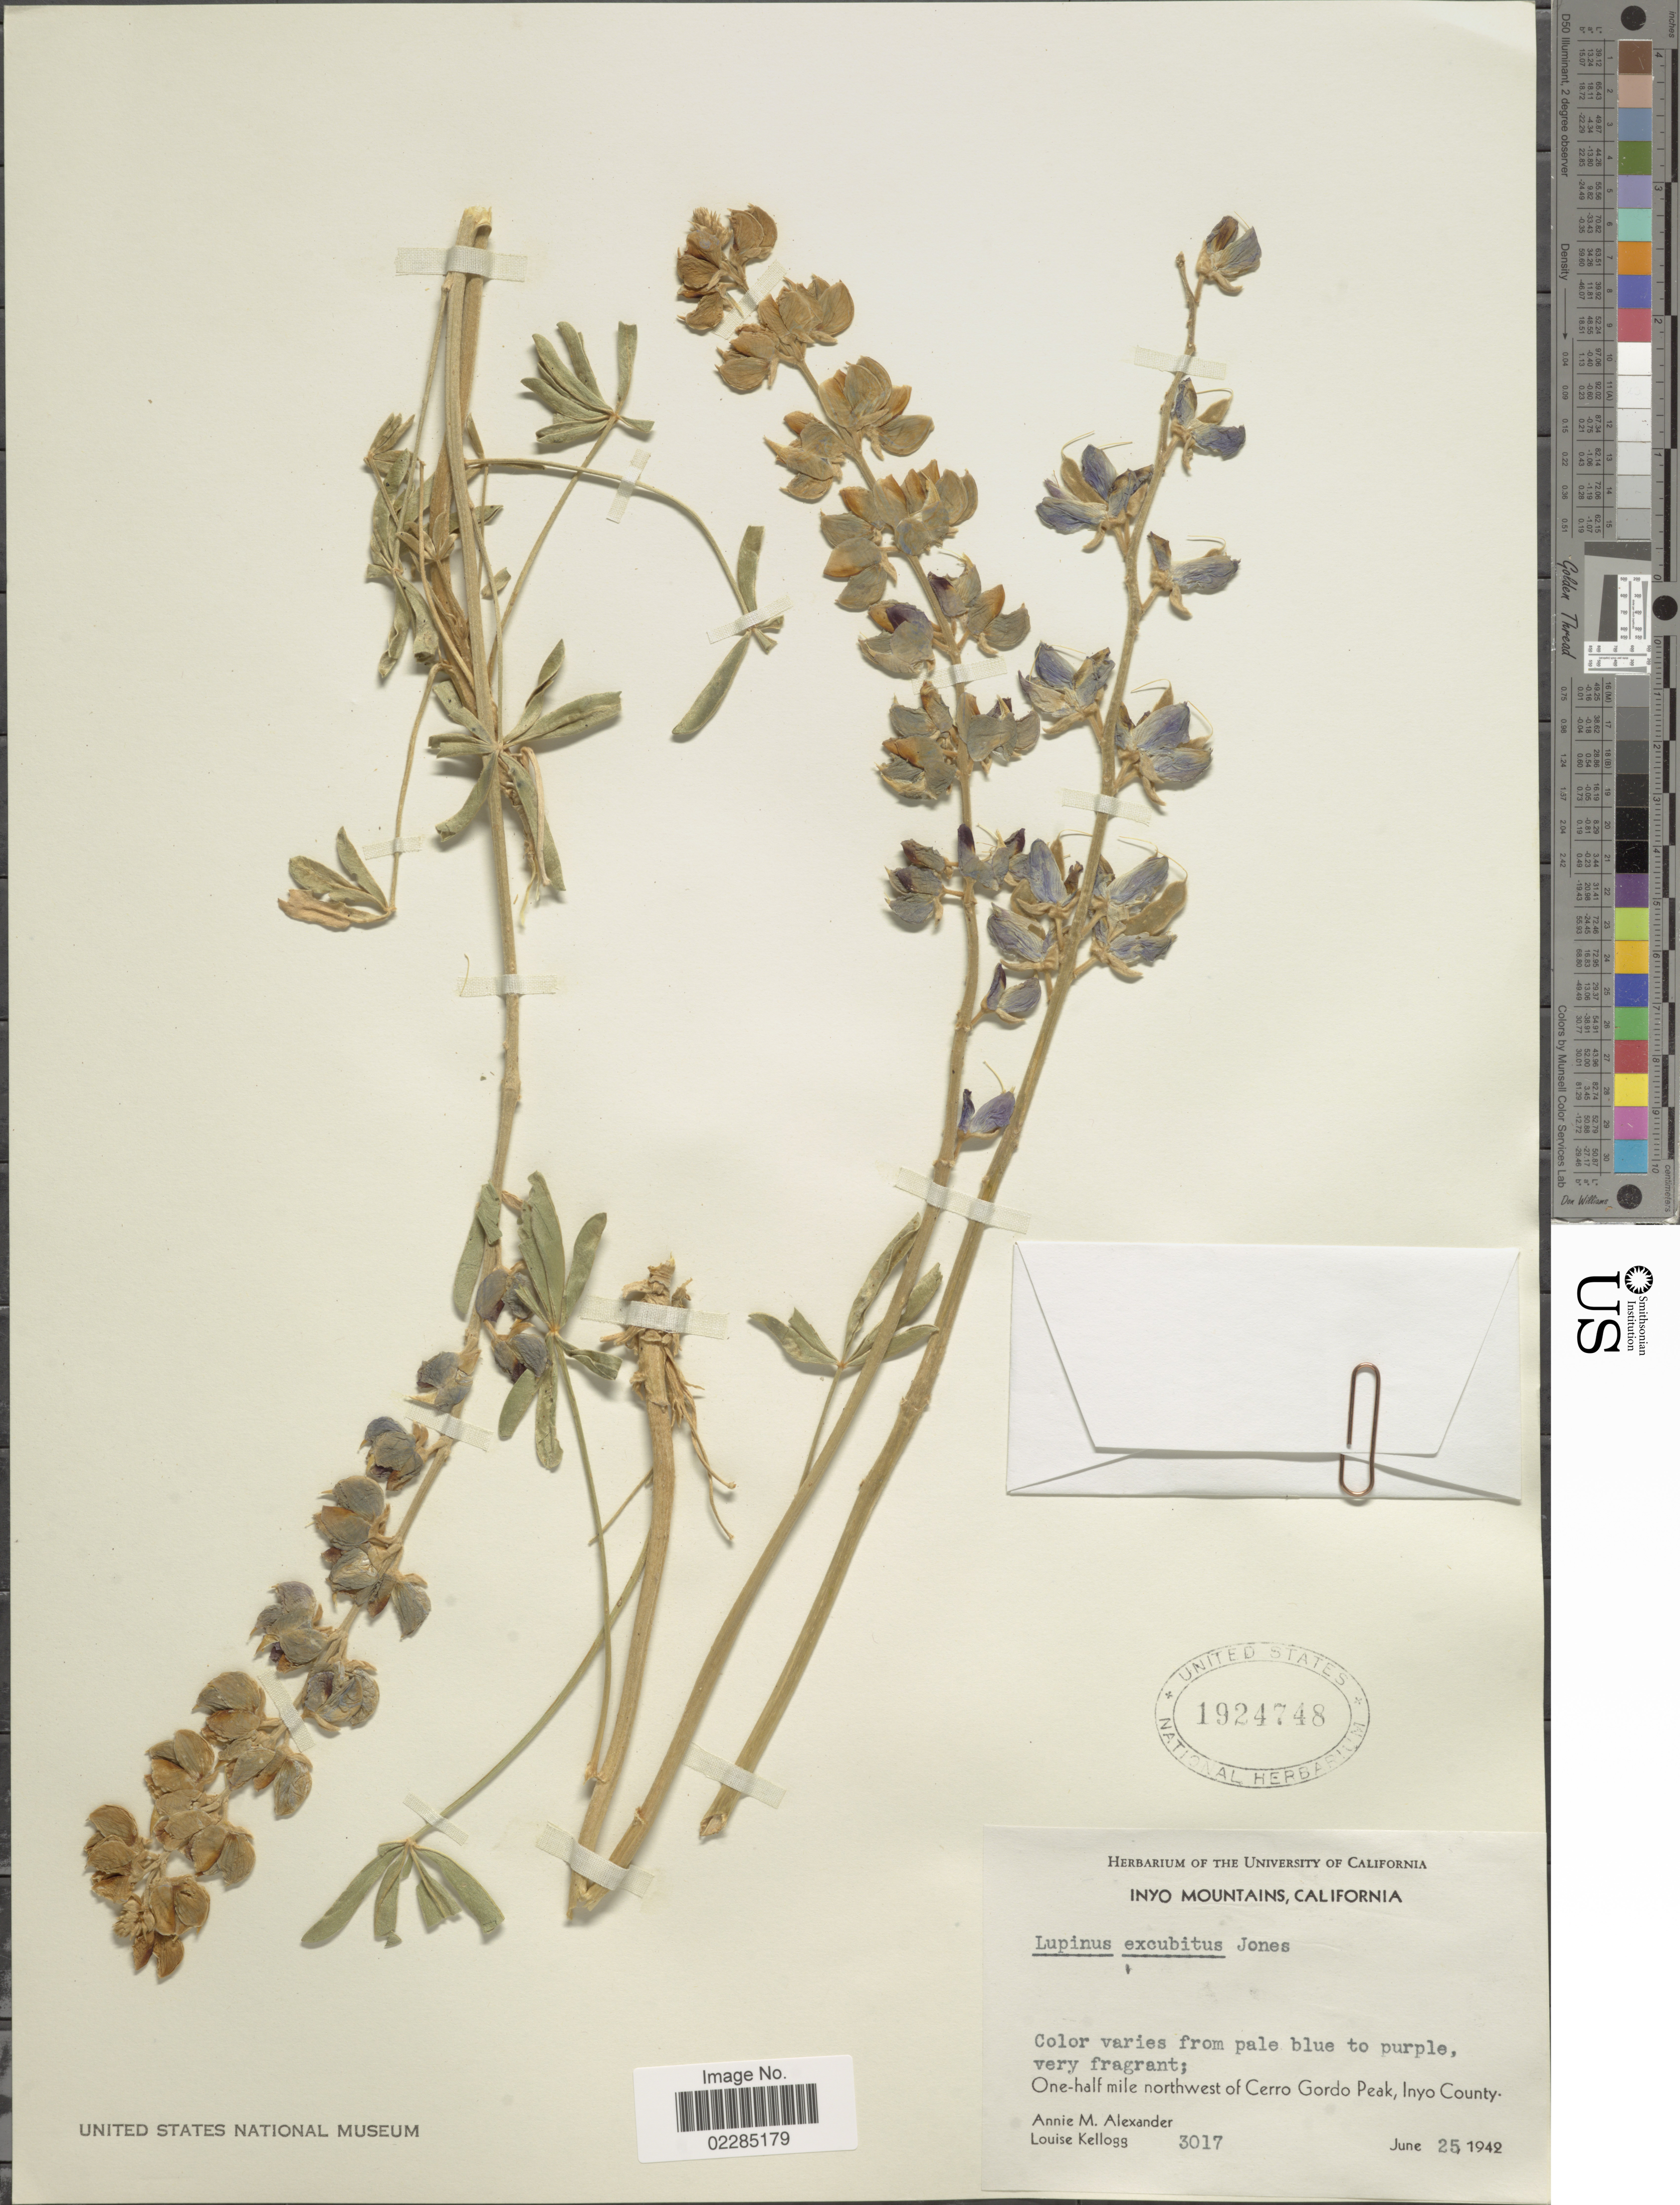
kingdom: Plantae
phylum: Tracheophyta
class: Magnoliopsida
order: Fabales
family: Fabaceae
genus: Lupinus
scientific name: Lupinus excubitus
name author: M.E. Jones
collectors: A. M. Alexander & L. Kellogg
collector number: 3017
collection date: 1942-06-25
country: United States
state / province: California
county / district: Inyo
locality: Inyo Mountains. One- half mile northwest of Cerro Gordo Peak, Inyo County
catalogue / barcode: US 1924748